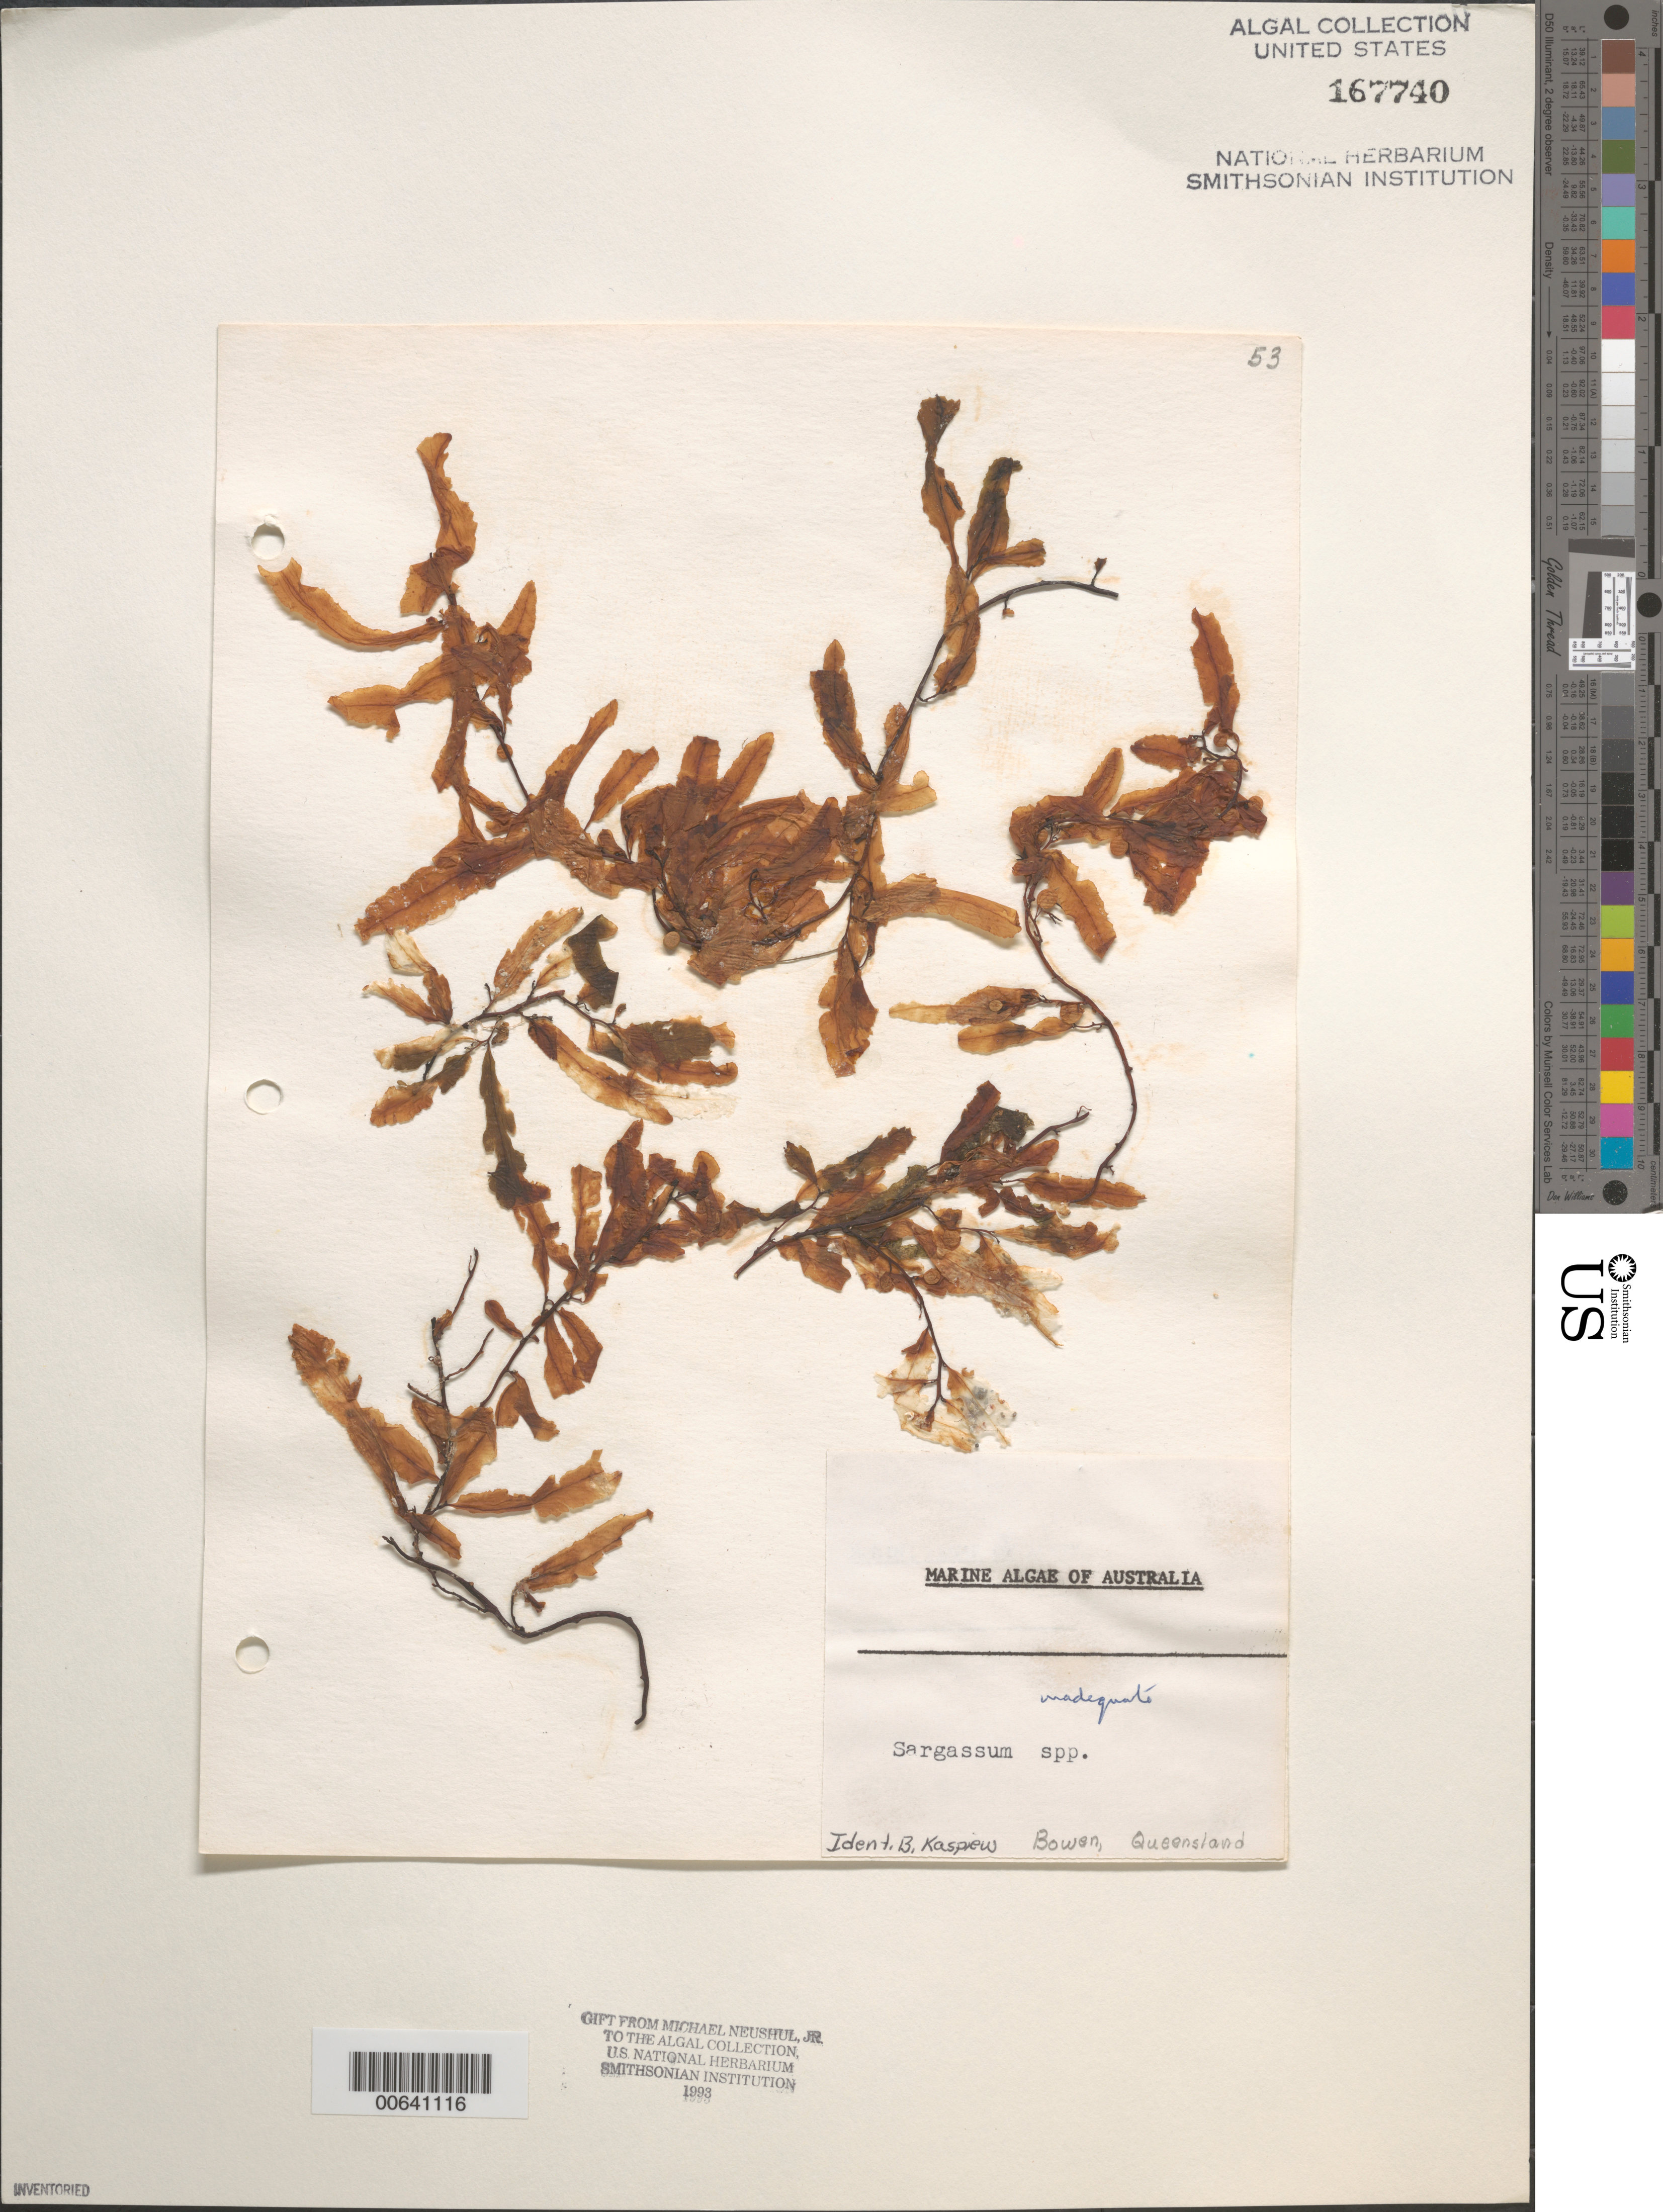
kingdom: Chromista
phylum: Ochrophyta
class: Phaeophyceae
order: Fucales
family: Sargassaceae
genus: Sargassum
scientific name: Sargassum sp.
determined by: Kaspiew, B.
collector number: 53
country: Australia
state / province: Queensland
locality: Bowen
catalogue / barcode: US 167740